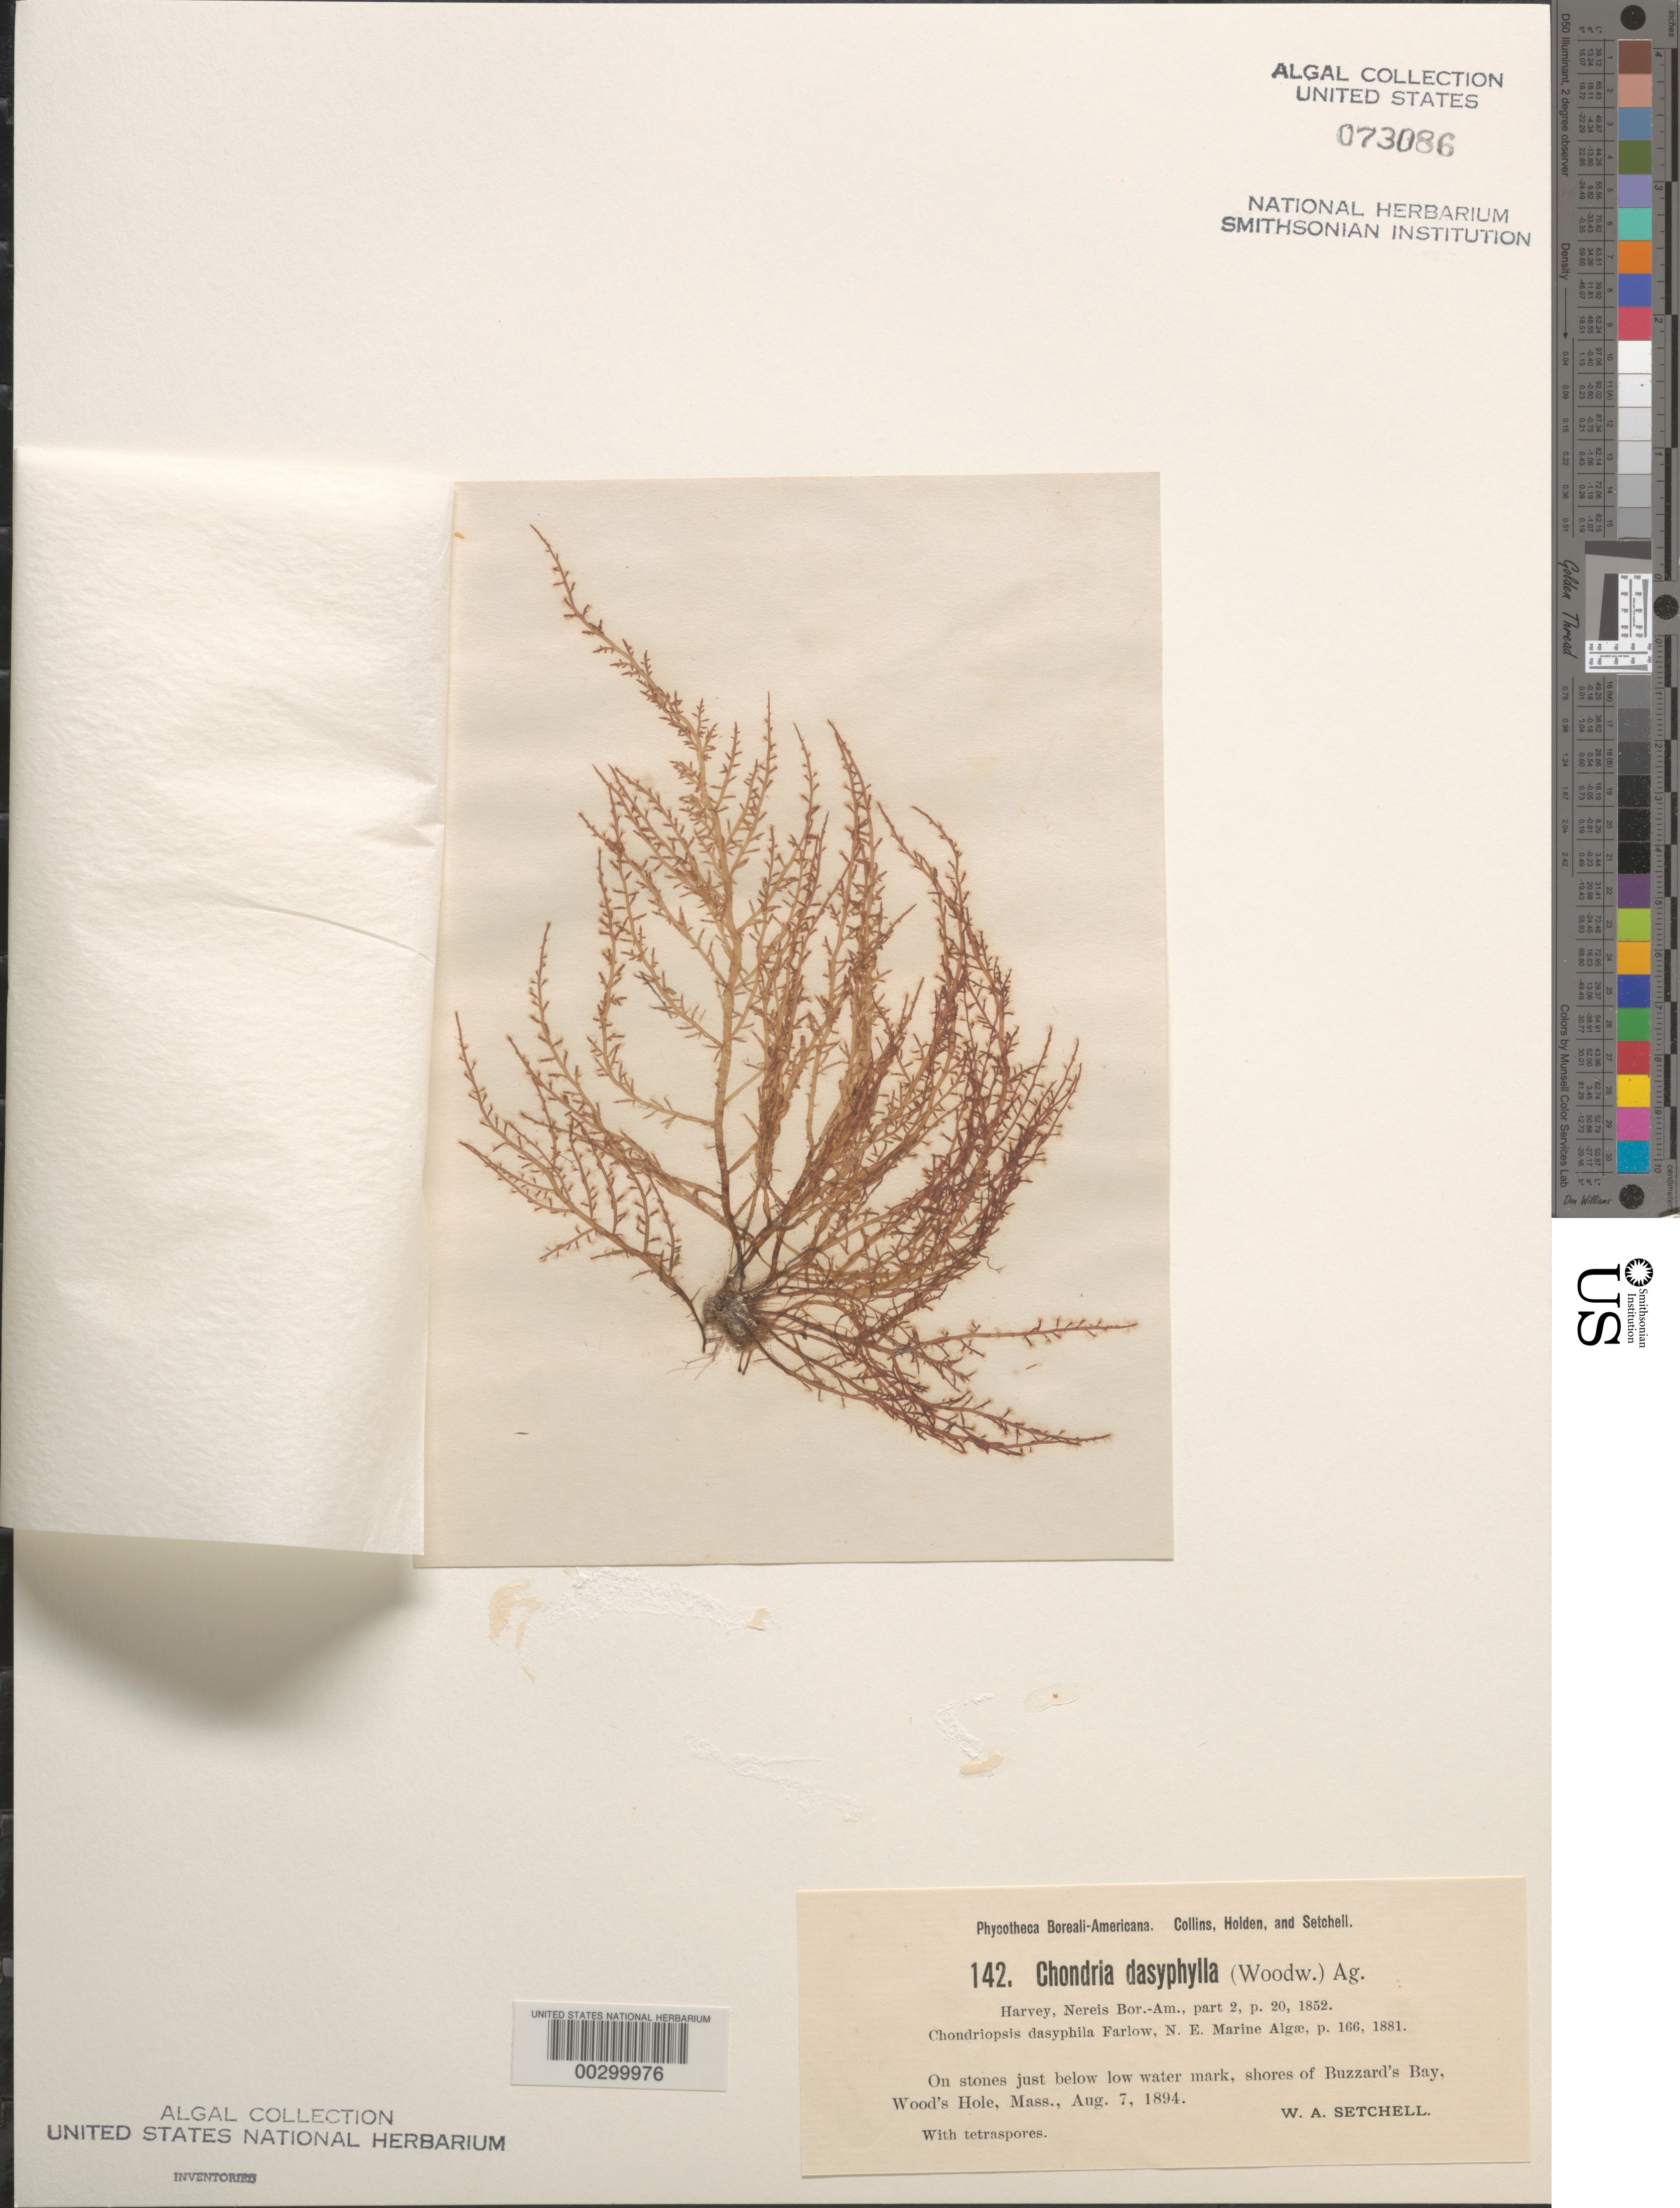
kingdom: Plantae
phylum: Rhodophyta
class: Florideophyceae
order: Ceramiales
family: Rhodomelaceae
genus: Chondria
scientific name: Chondria dasyphylla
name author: (Woodw.) C. Agardh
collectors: W. Setchell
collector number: PB-A 142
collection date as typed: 07 Aug 1894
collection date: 1894-08-07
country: United States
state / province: Massachusetts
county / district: Barnstable County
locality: Buzzards Bay, Woods Hole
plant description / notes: Collins, Holden & Setchell, Phycotheca Boreali-Americana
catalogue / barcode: US 73086